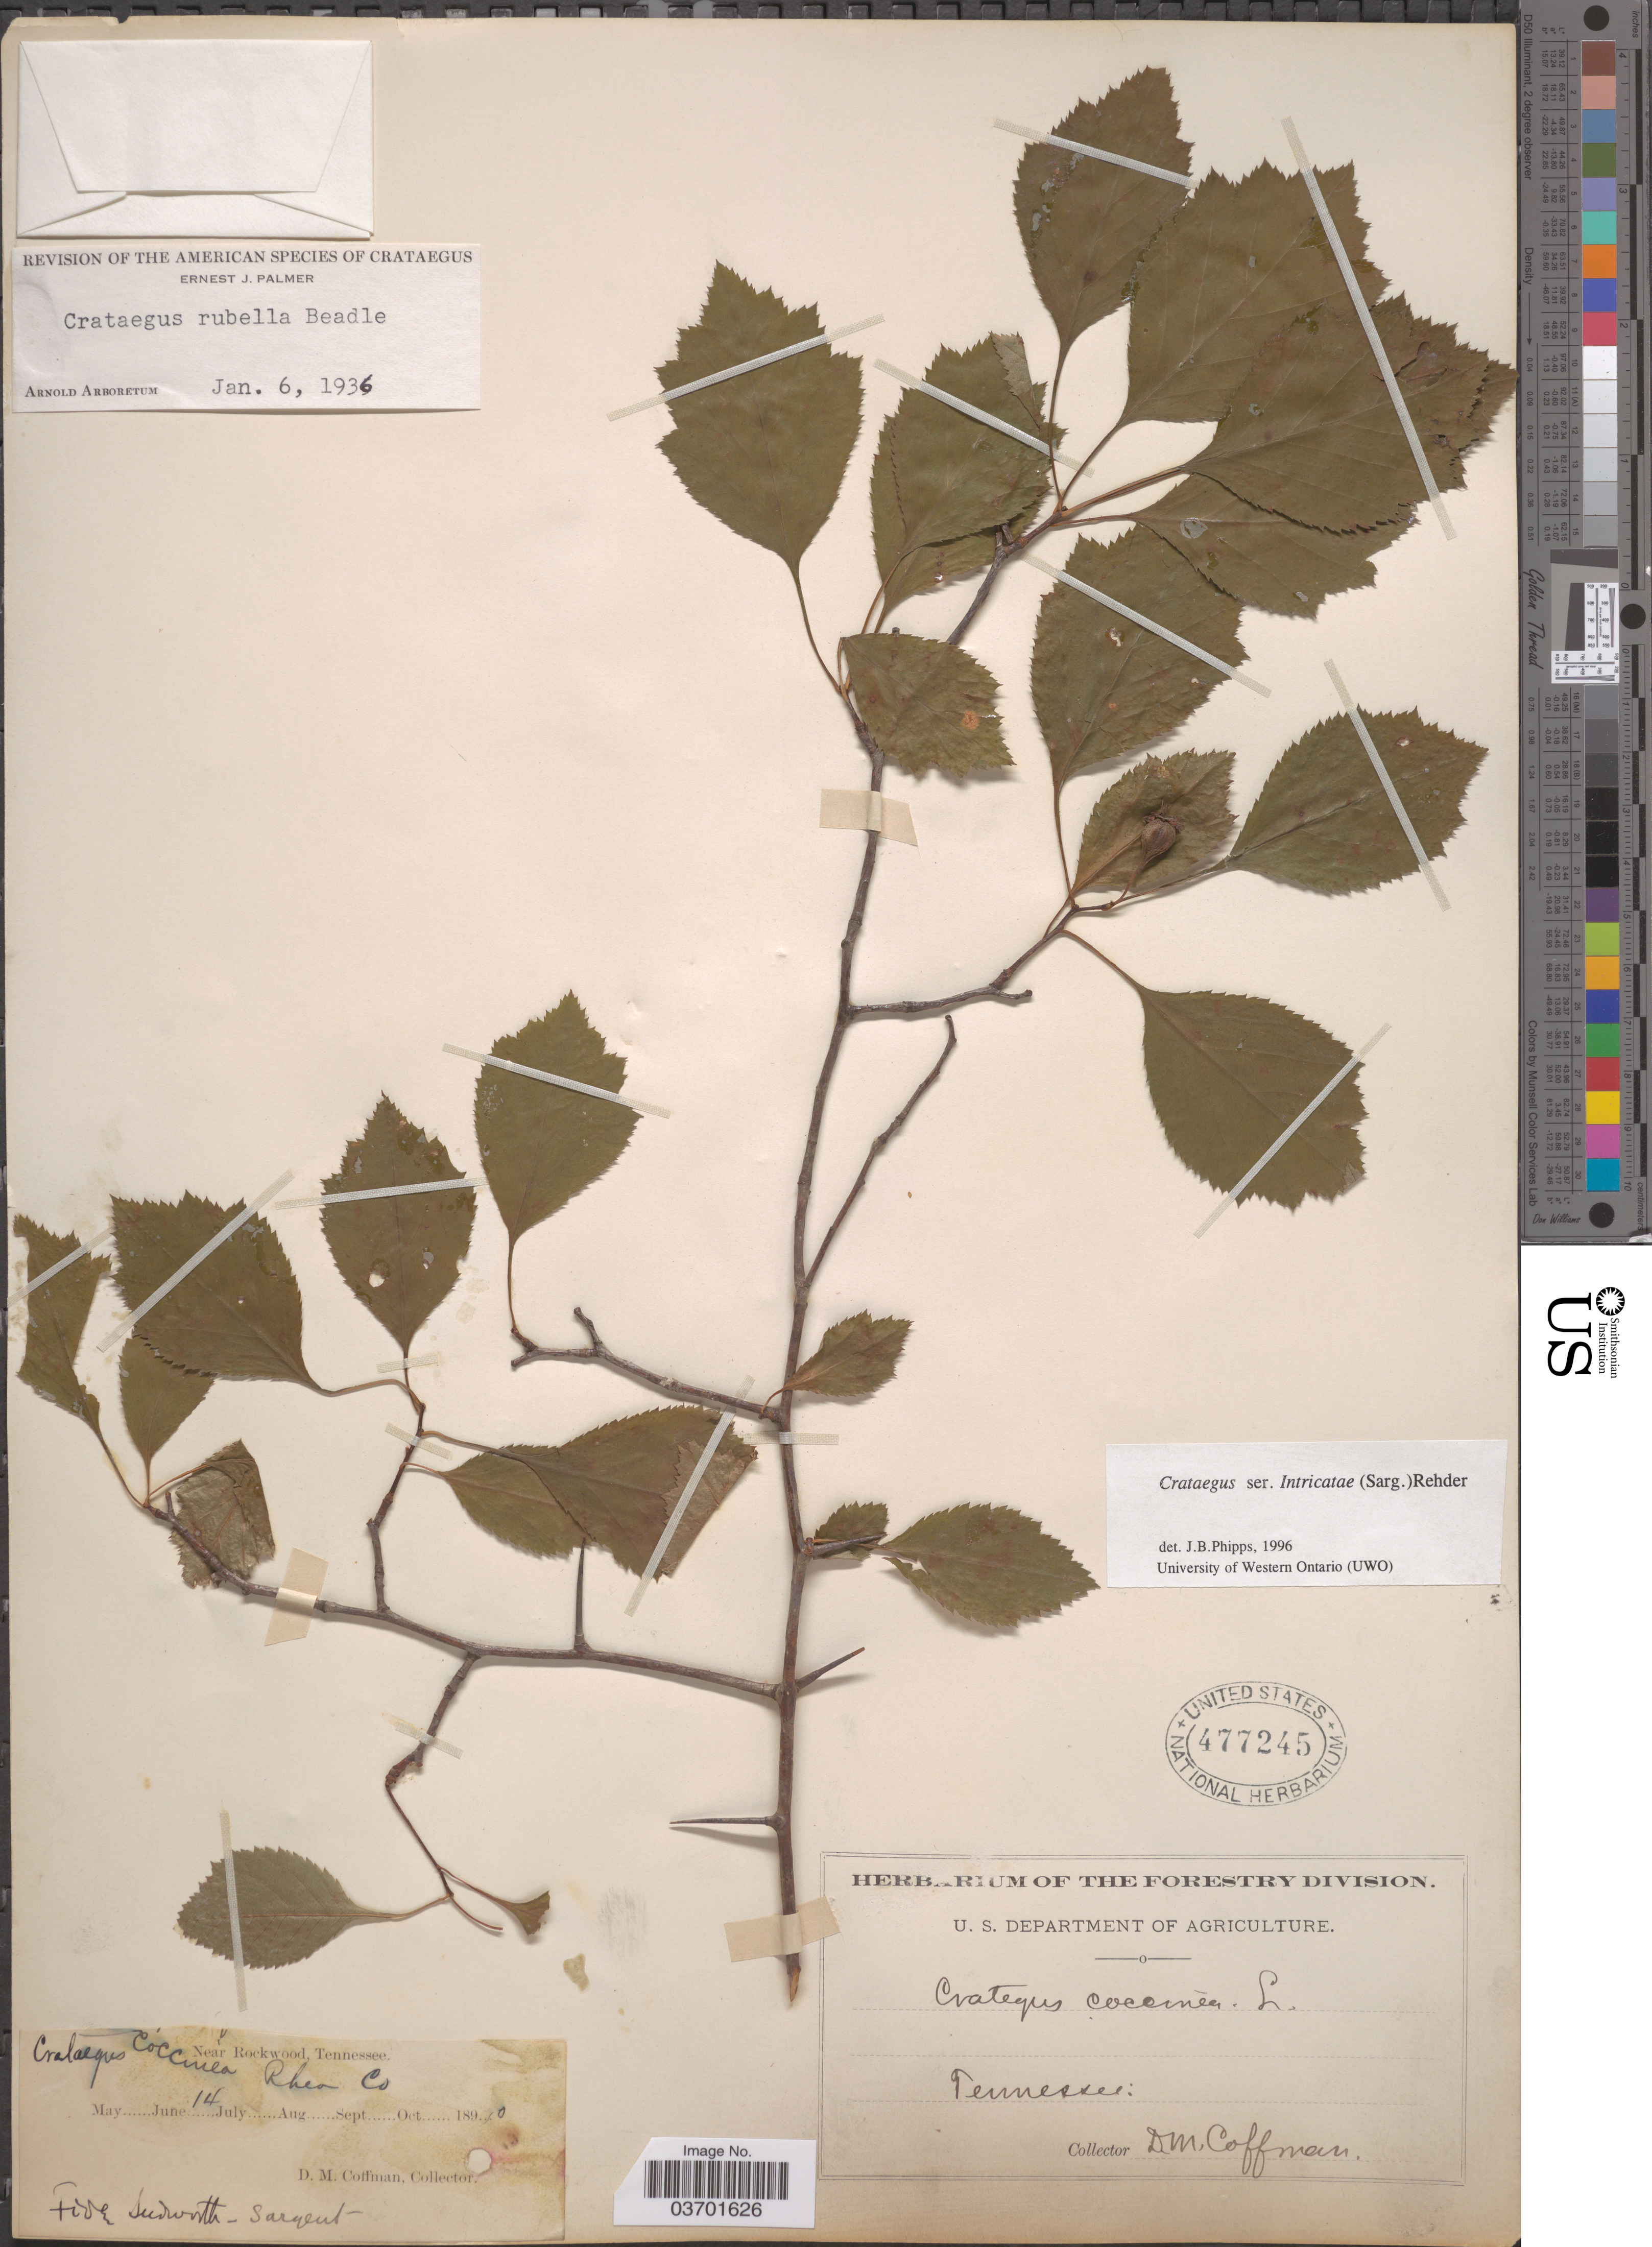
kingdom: Plantae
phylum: Tracheophyta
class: Magnoliopsida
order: Rosales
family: Rosaceae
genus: Crataegus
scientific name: Crataegus rubella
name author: Beadle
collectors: D. M. Coffman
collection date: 1890-06-14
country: United States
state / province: Tennessee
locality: Near Rockwood.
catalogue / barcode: US 477245